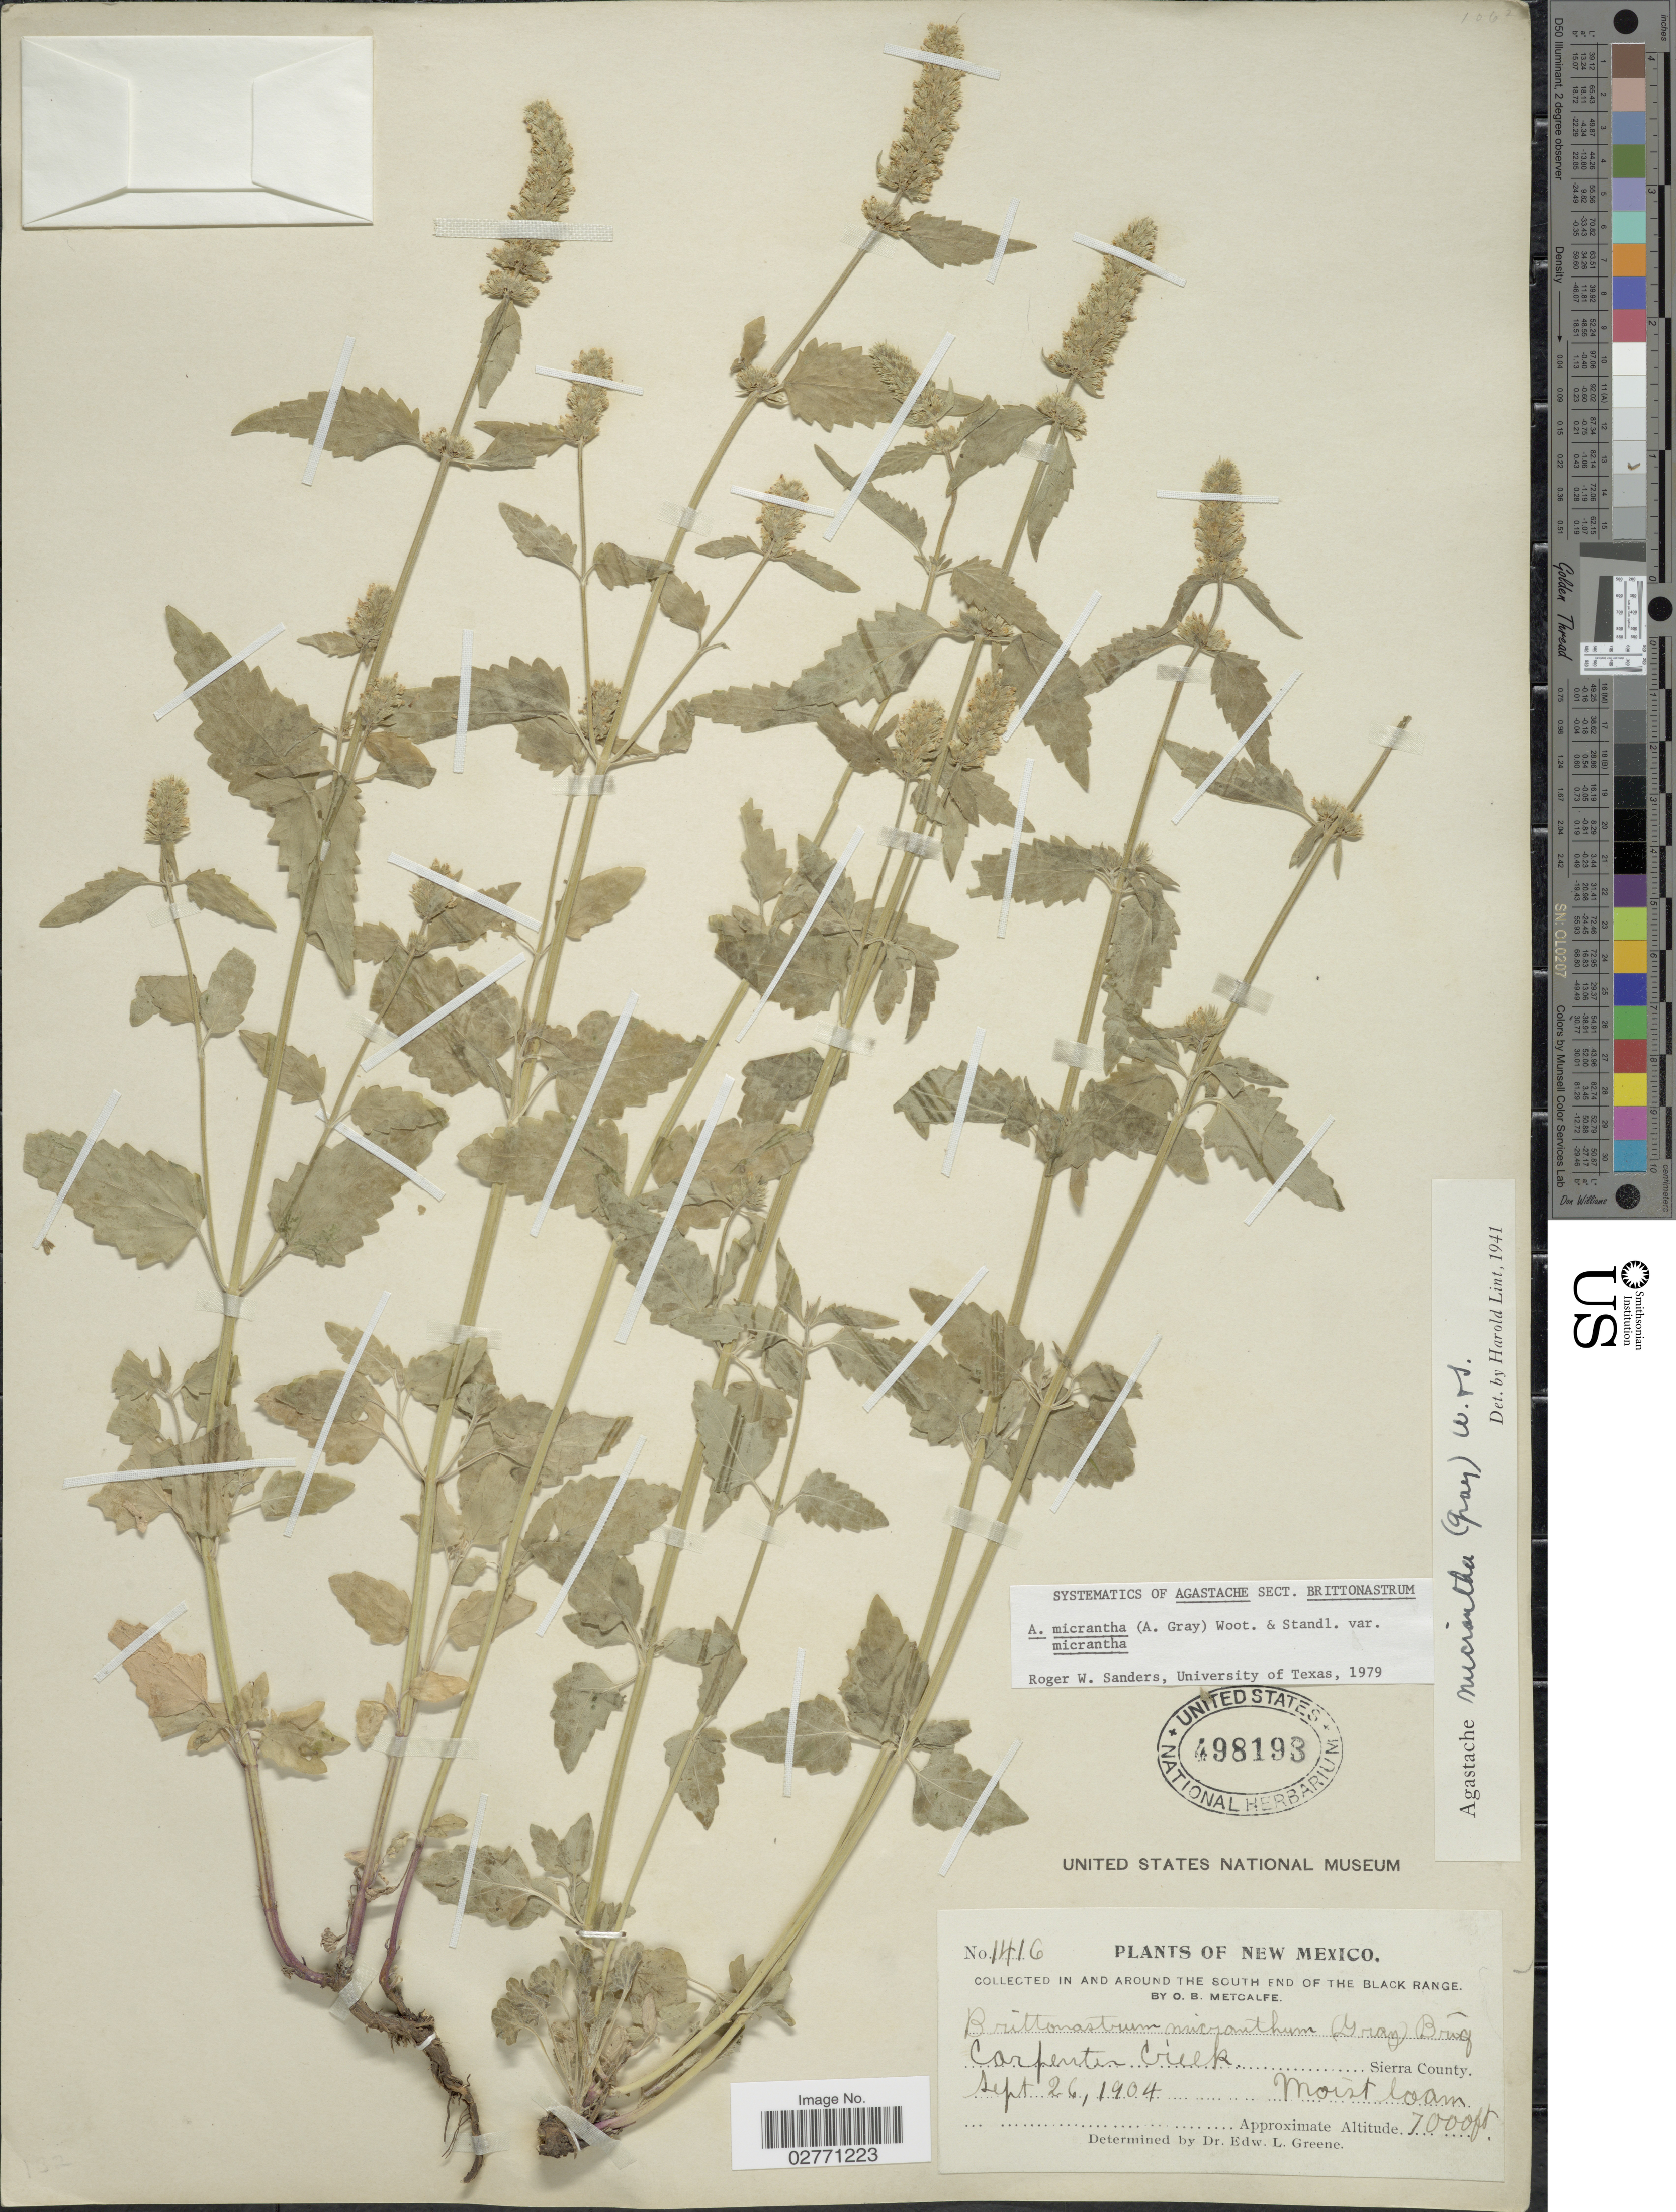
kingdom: Plantae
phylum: Tracheophyta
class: Magnoliopsida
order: Lamiales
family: Lamiaceae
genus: Agastache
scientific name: Agastache micrantha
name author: (A. Gray) Wooton & Standl.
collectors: O. B. Metcalfe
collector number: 1416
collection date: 1904-09-26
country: United States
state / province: New Mexico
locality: In and around the South End of the Black Range. Carpenter Creek. Sierra County.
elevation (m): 2134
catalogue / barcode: US 498193